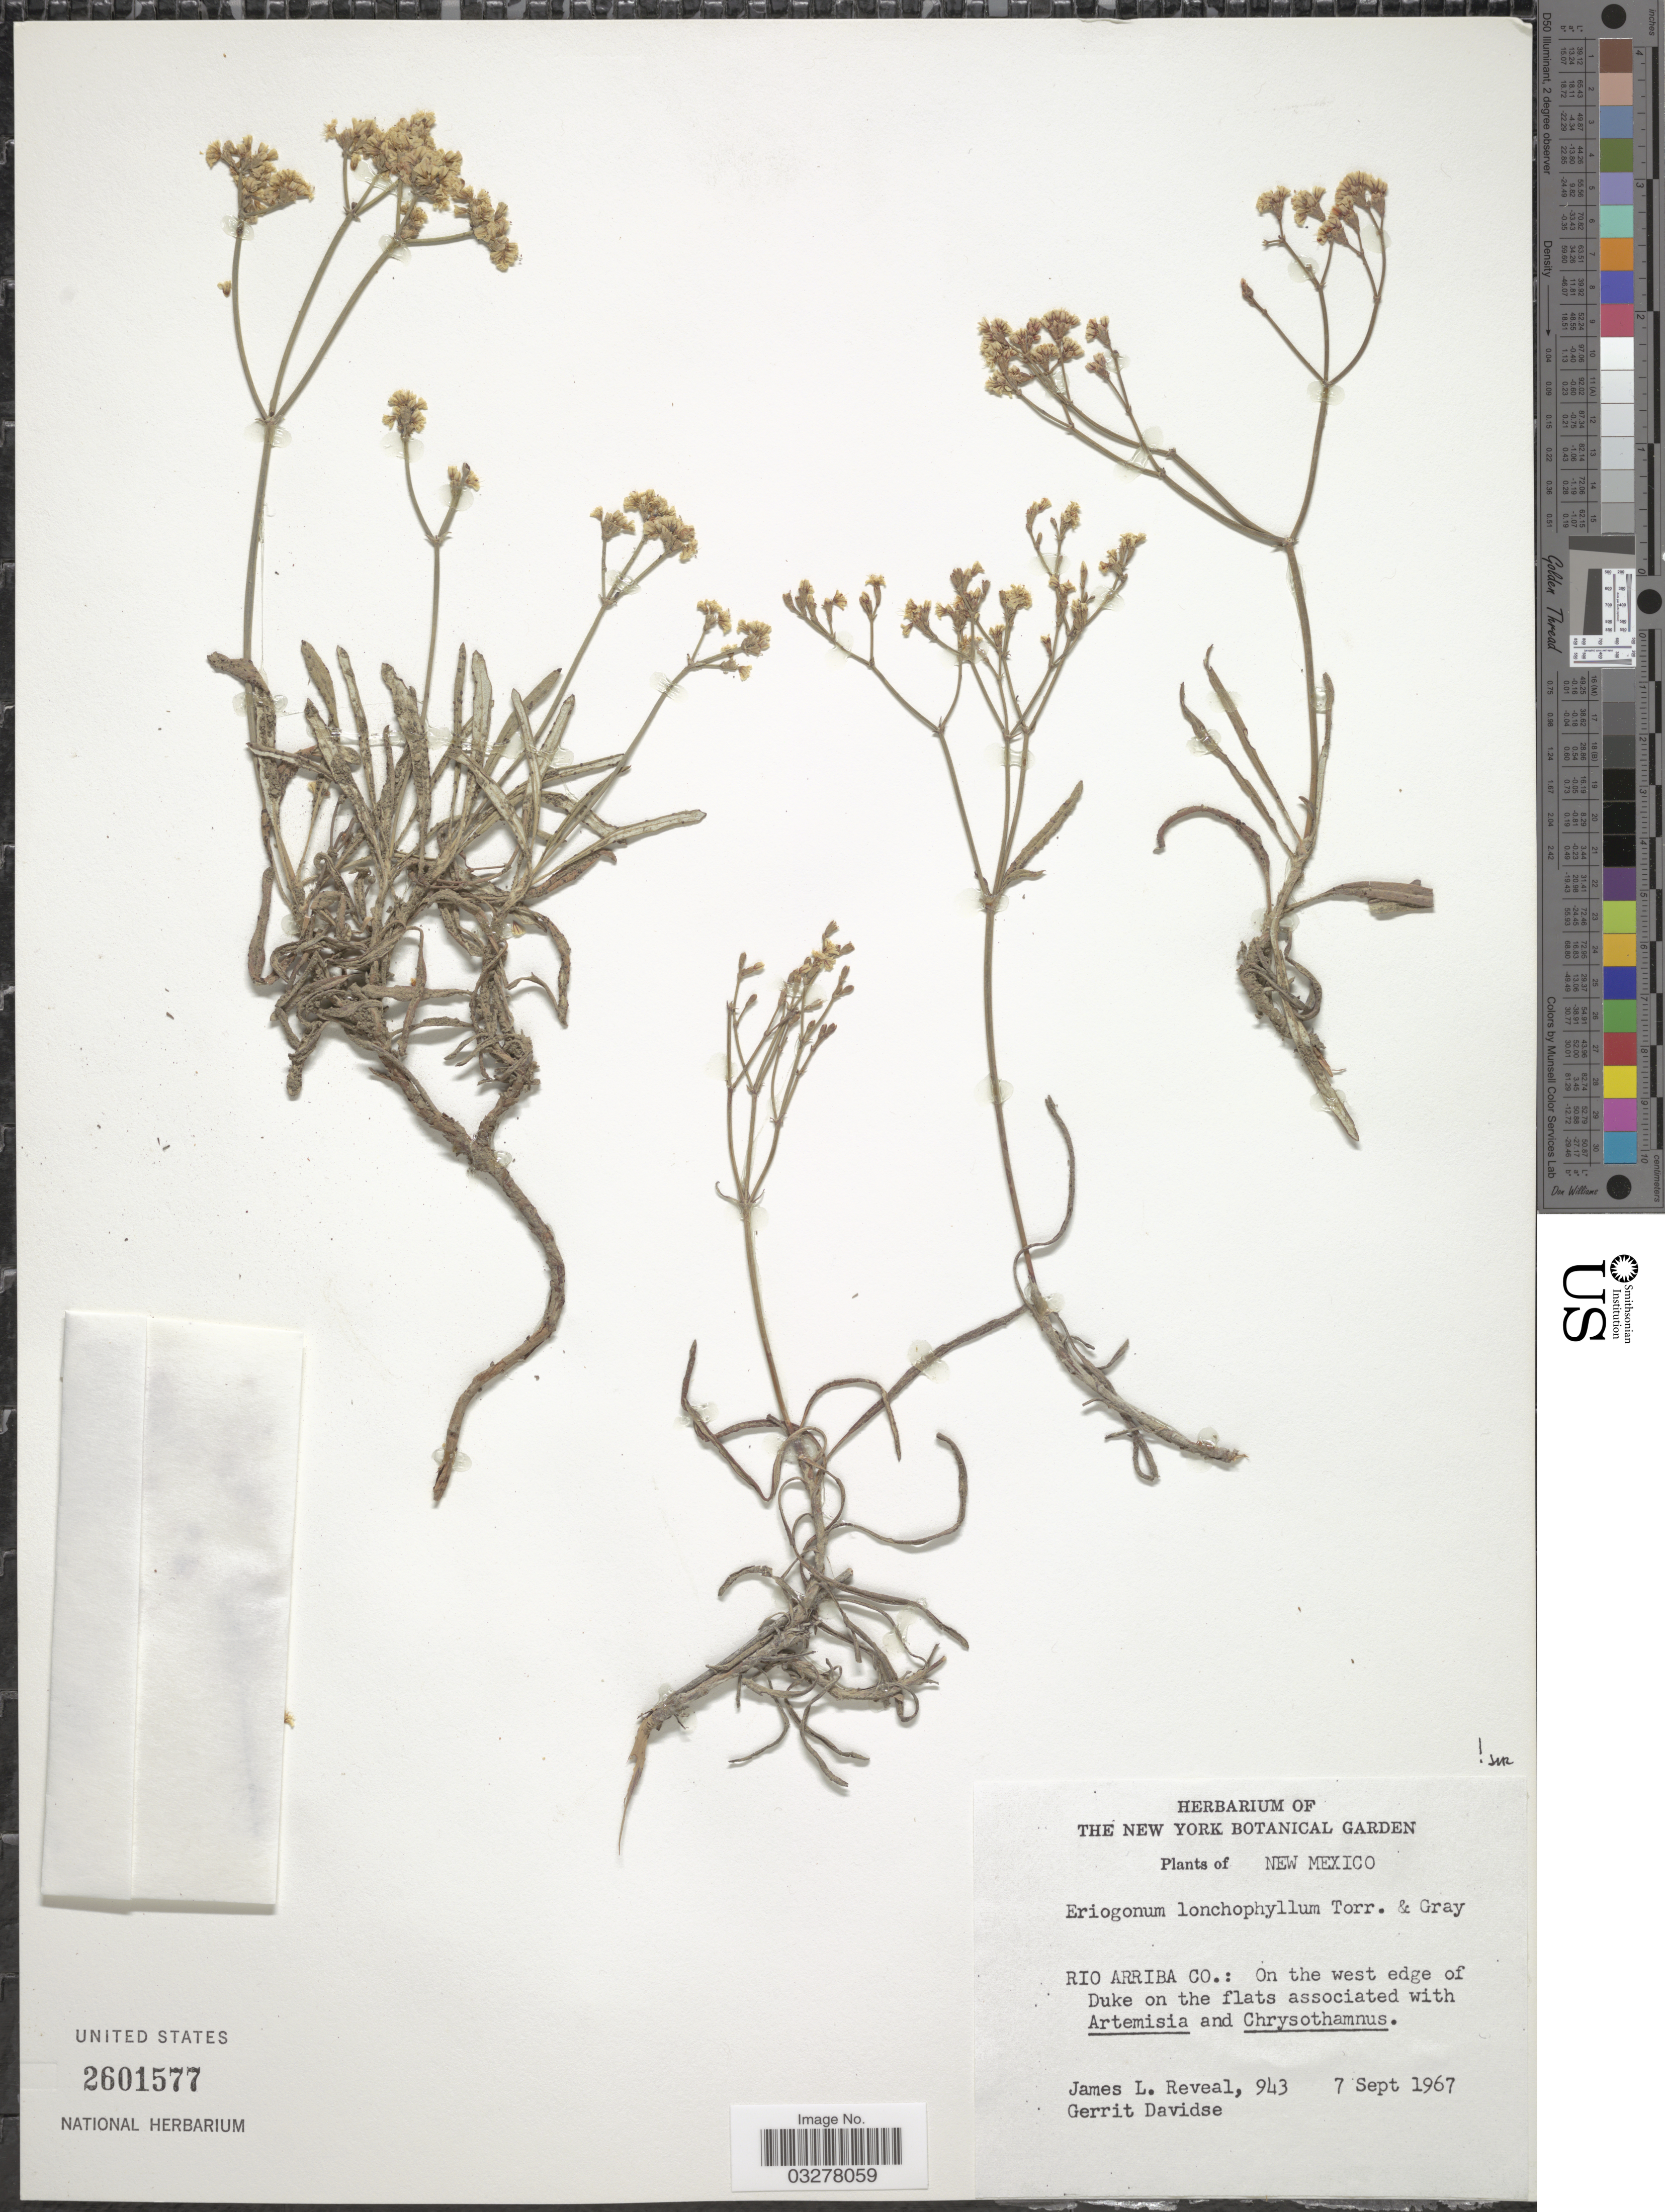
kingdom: Plantae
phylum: Tracheophyta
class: Magnoliopsida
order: Caryophyllales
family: Polygonaceae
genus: Eriogonum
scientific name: Eriogonum lonchophyllum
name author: Torr. & A. Gray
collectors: J. L. Reveal & G. Davidse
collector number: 943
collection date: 1967-09-07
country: United States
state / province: New Mexico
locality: Rio Arriba Co.: On the west edge of Duke.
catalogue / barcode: US 2601577